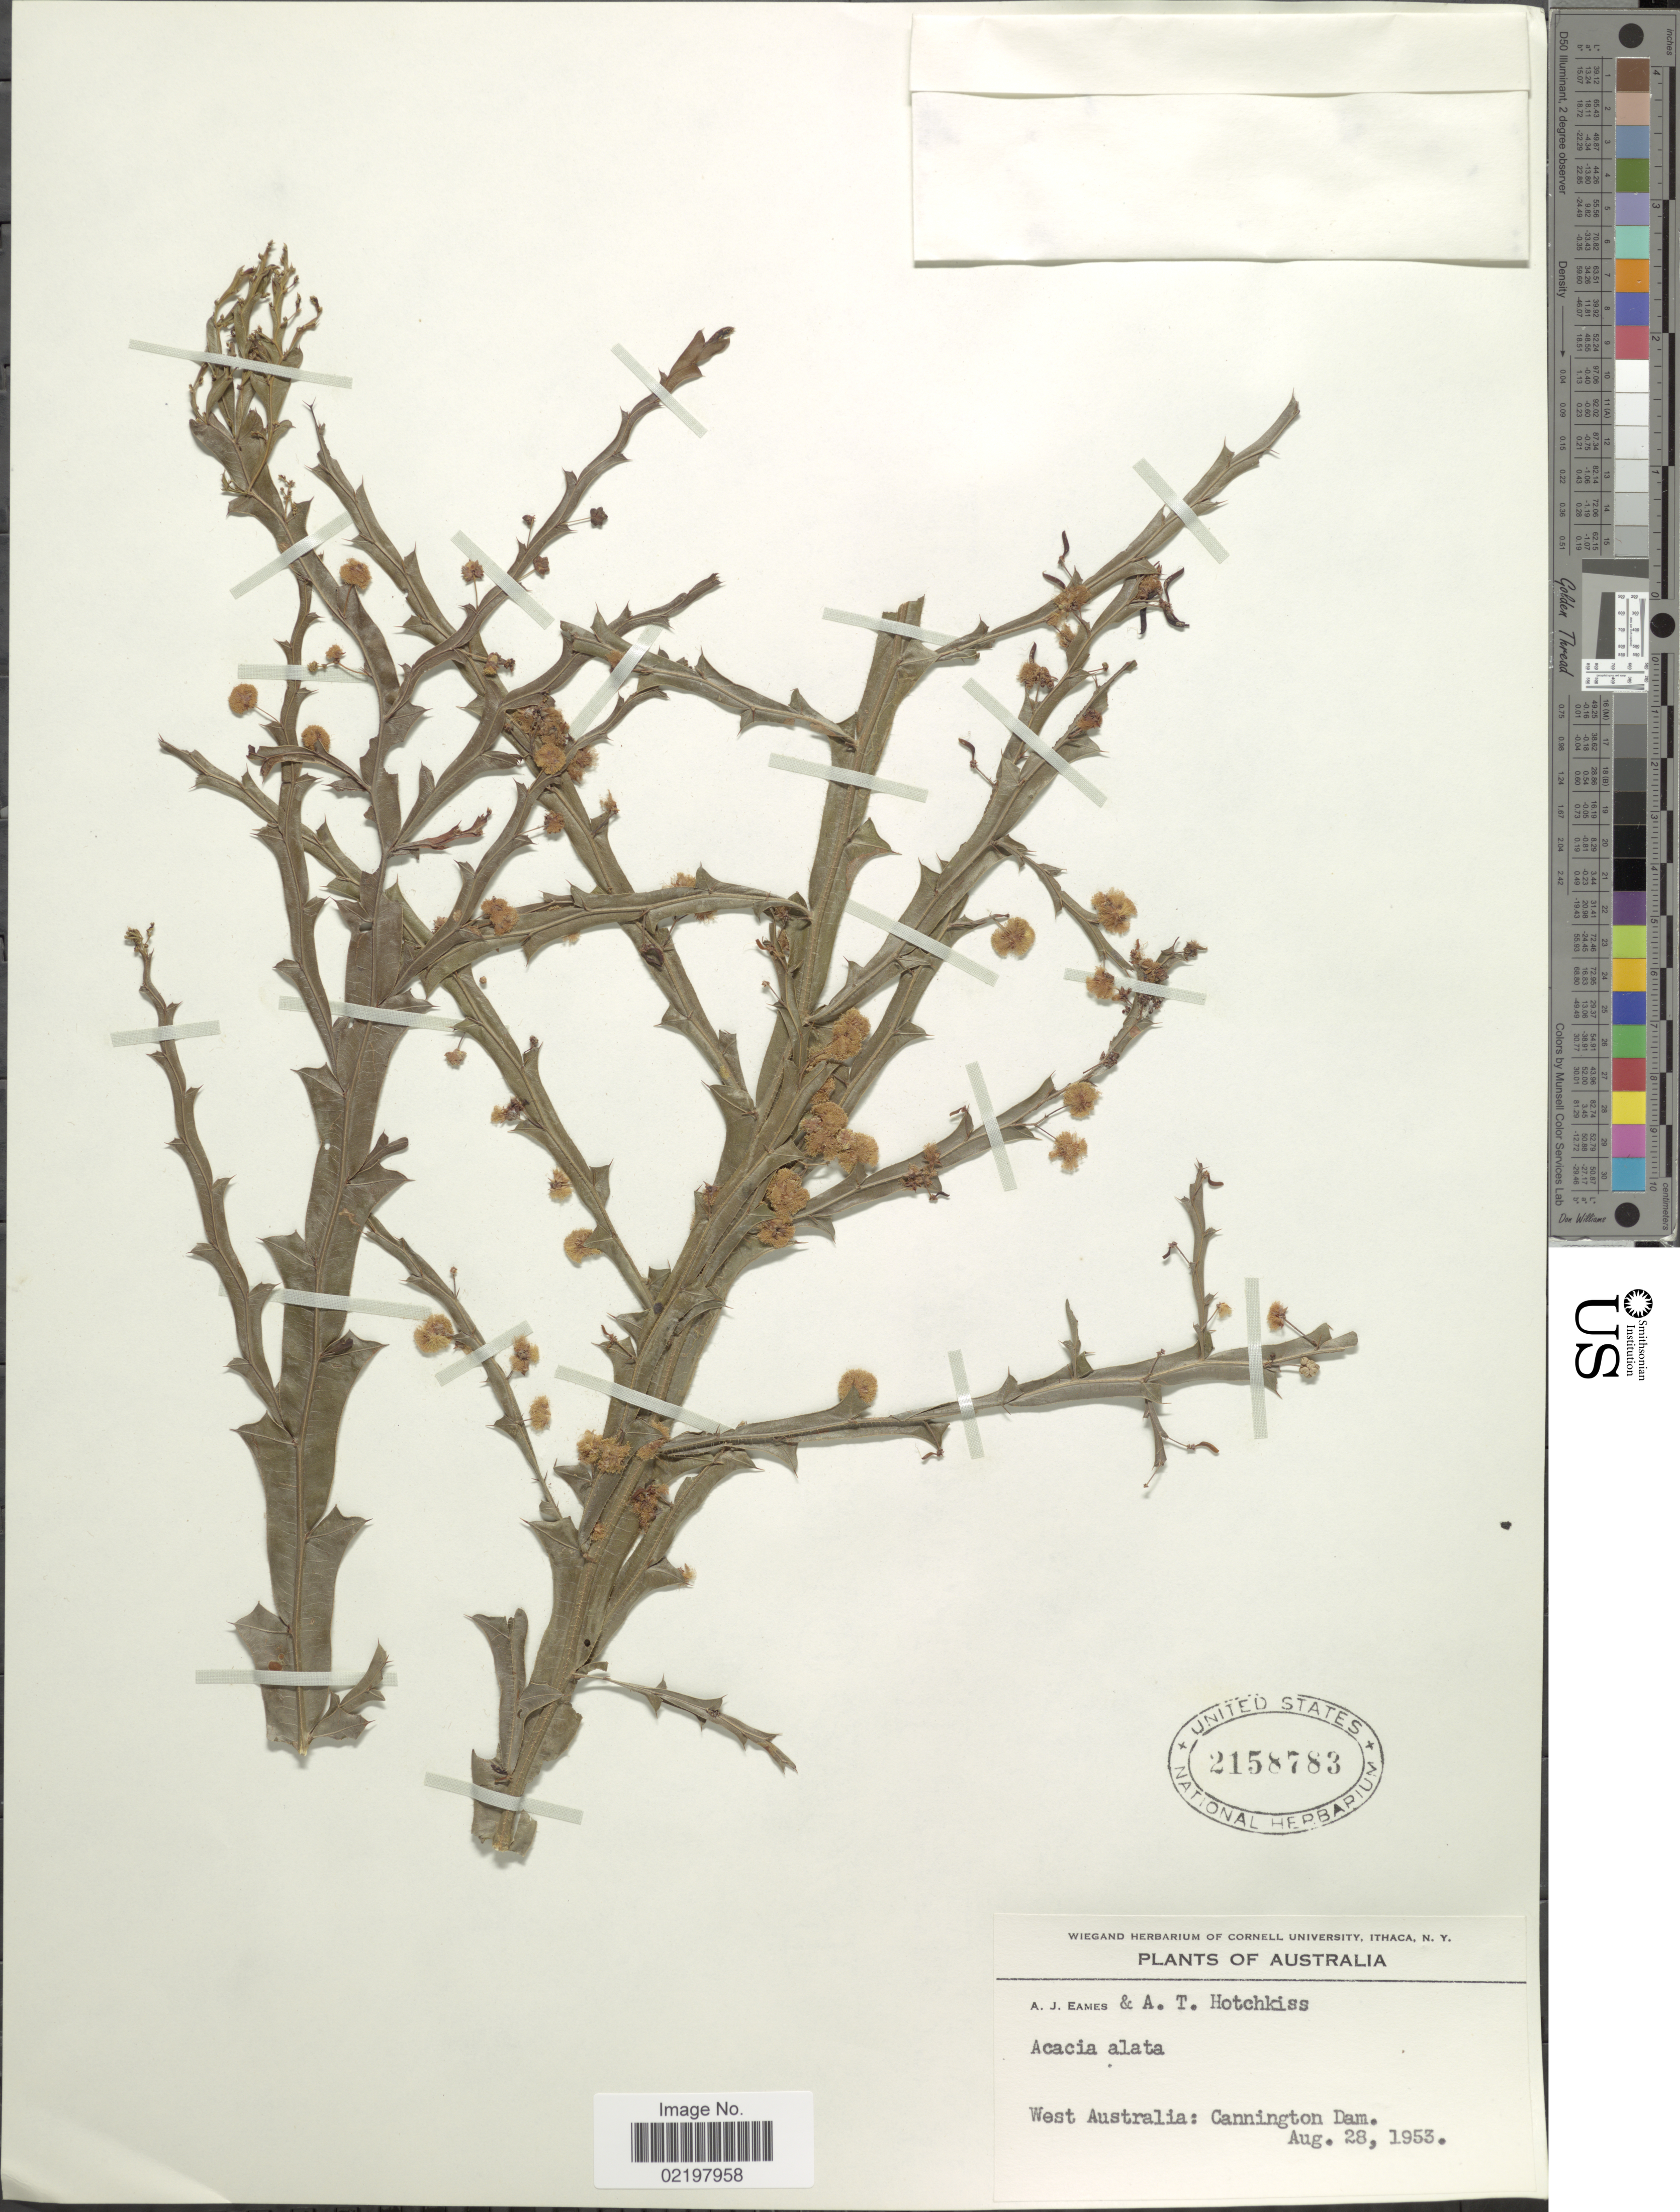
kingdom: Plantae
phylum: Tracheophyta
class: Magnoliopsida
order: Fabales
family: Fabaceae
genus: Acacia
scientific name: Acacia alata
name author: R. Br.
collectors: A. J. Eames & A. Hotchkiss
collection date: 1953-08-28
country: Australia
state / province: Western Australia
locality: West Australia: Cannington Dam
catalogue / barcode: US 2158783